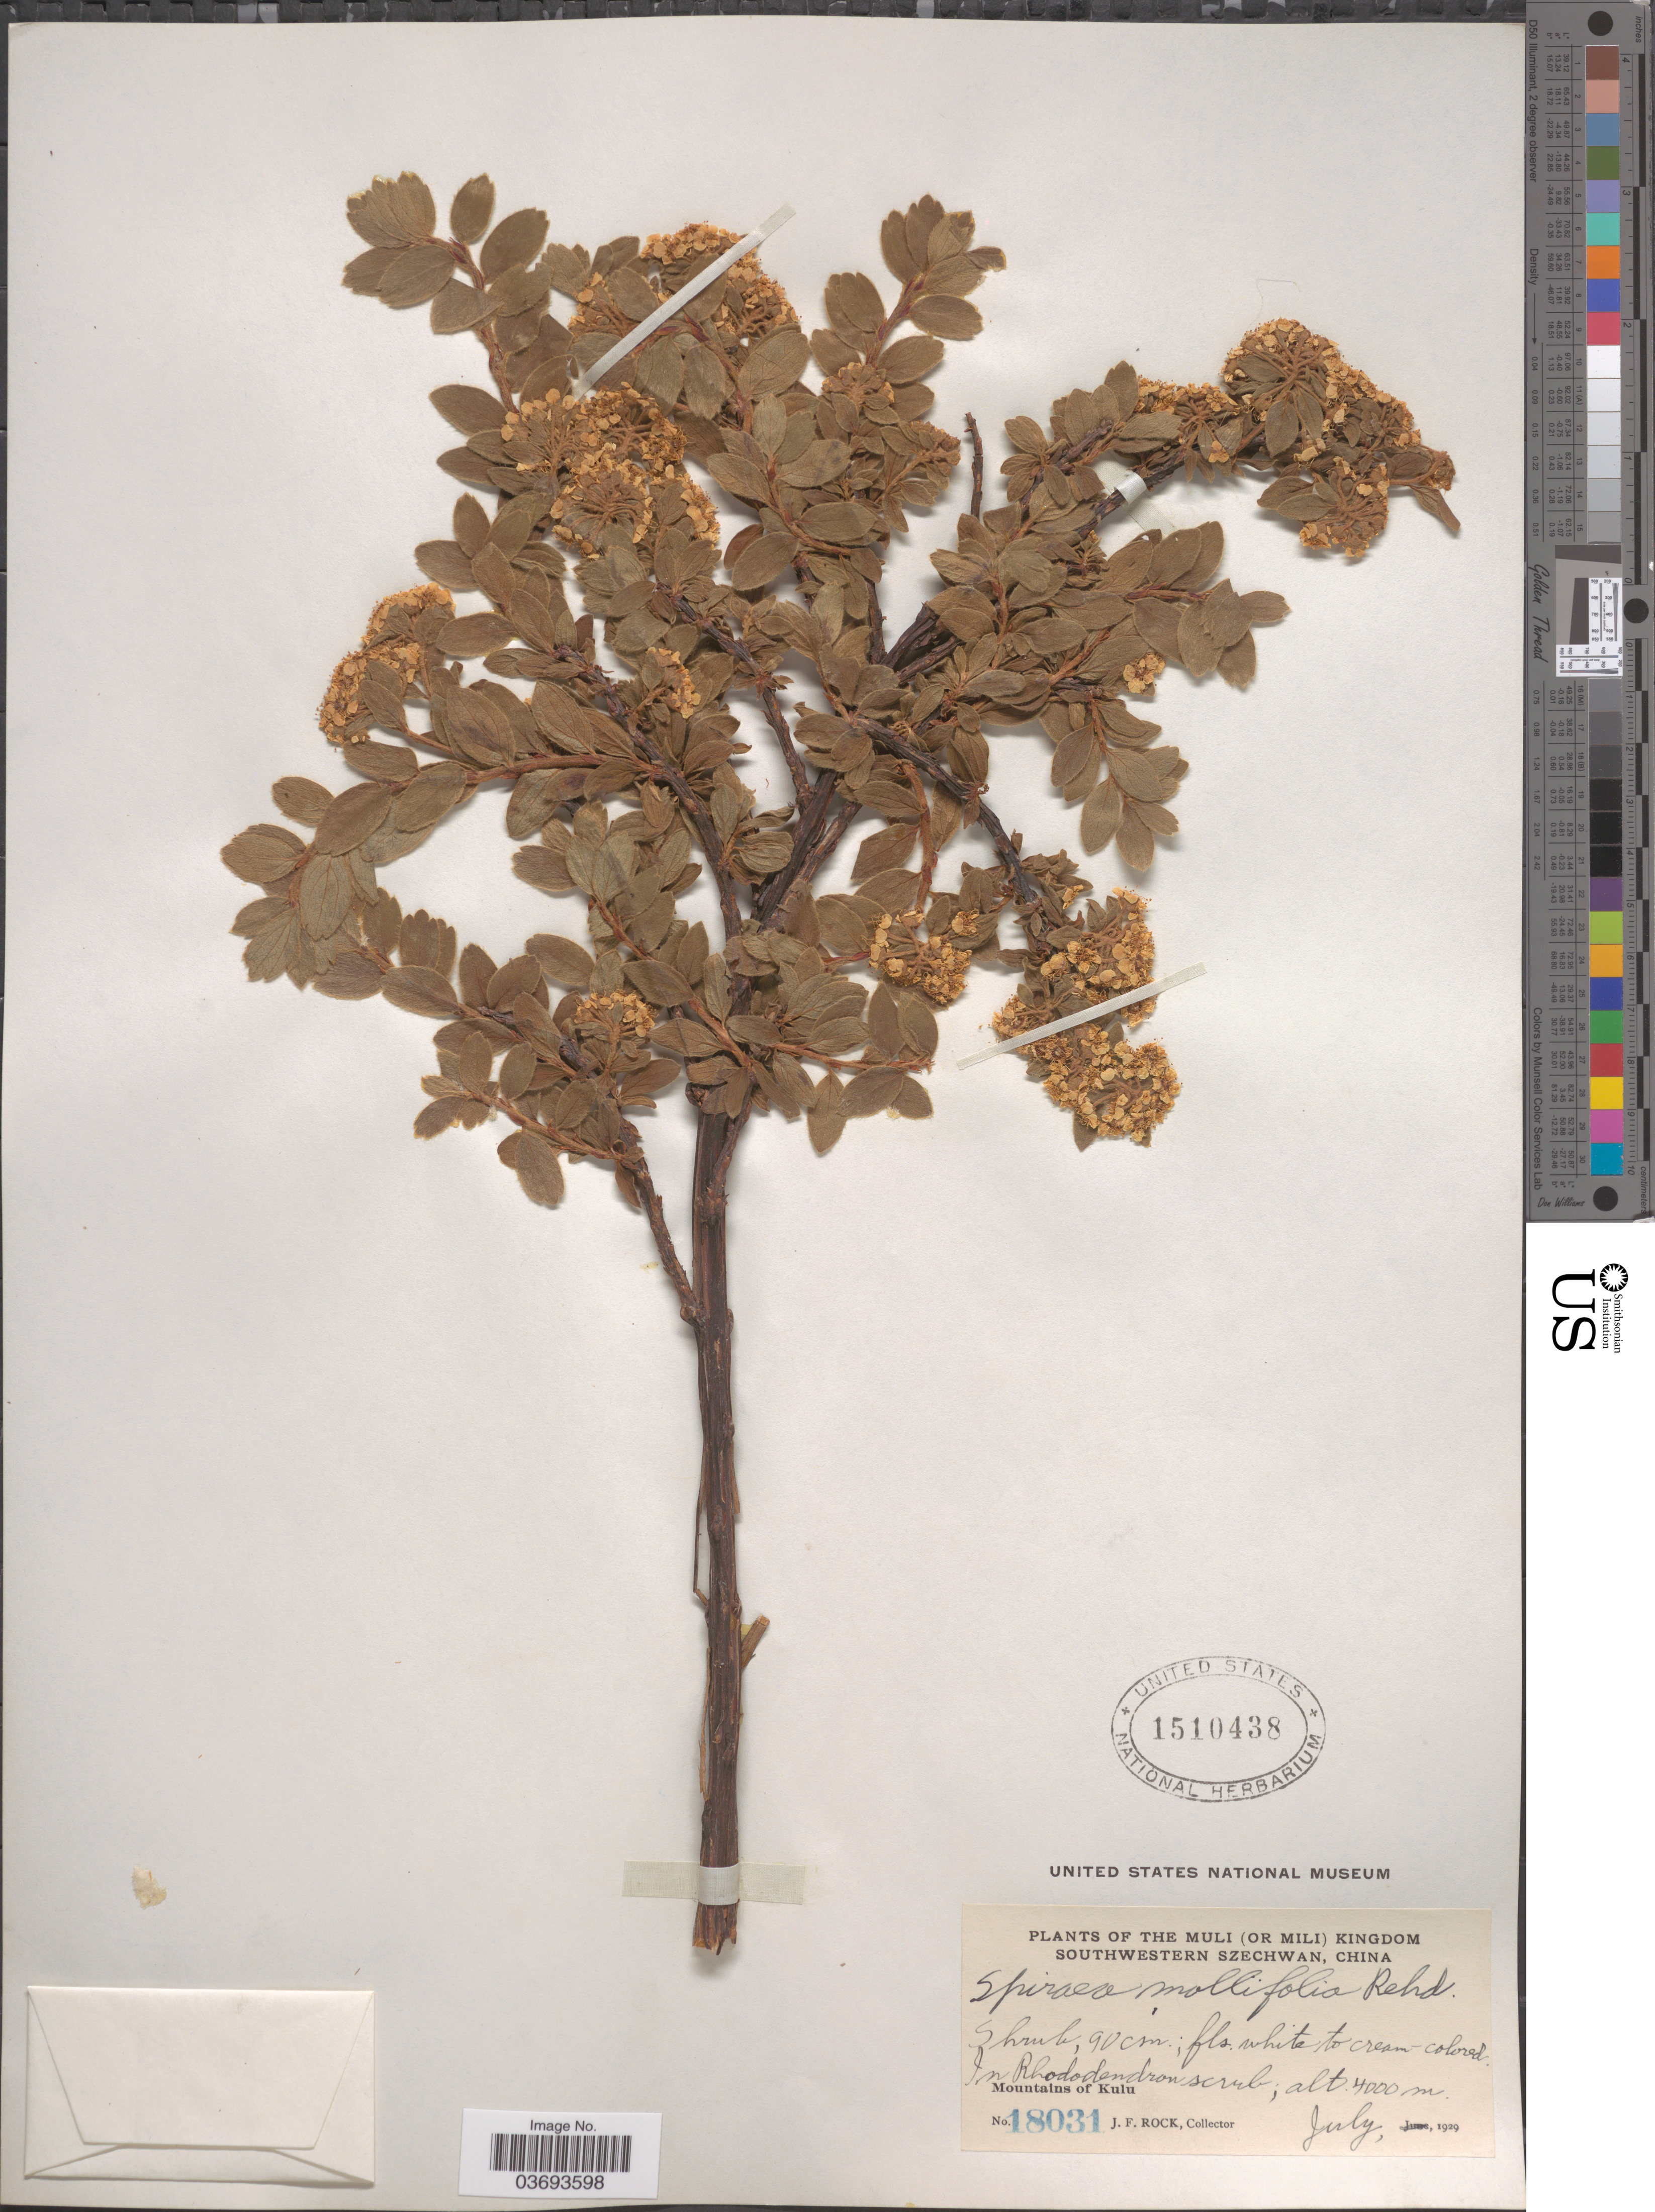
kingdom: Plantae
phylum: Tracheophyta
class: Magnoliopsida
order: Rosales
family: Rosaceae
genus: Spiraea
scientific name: Spiraea mollifolia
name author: Rehder in Sarg.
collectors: J. Rock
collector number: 18031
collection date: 1929-07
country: China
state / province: Sichuan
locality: The Muli (or Mili) Kingdom, Southwestern Szechwan. Mountains of Kulu.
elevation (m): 4000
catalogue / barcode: US 1510438